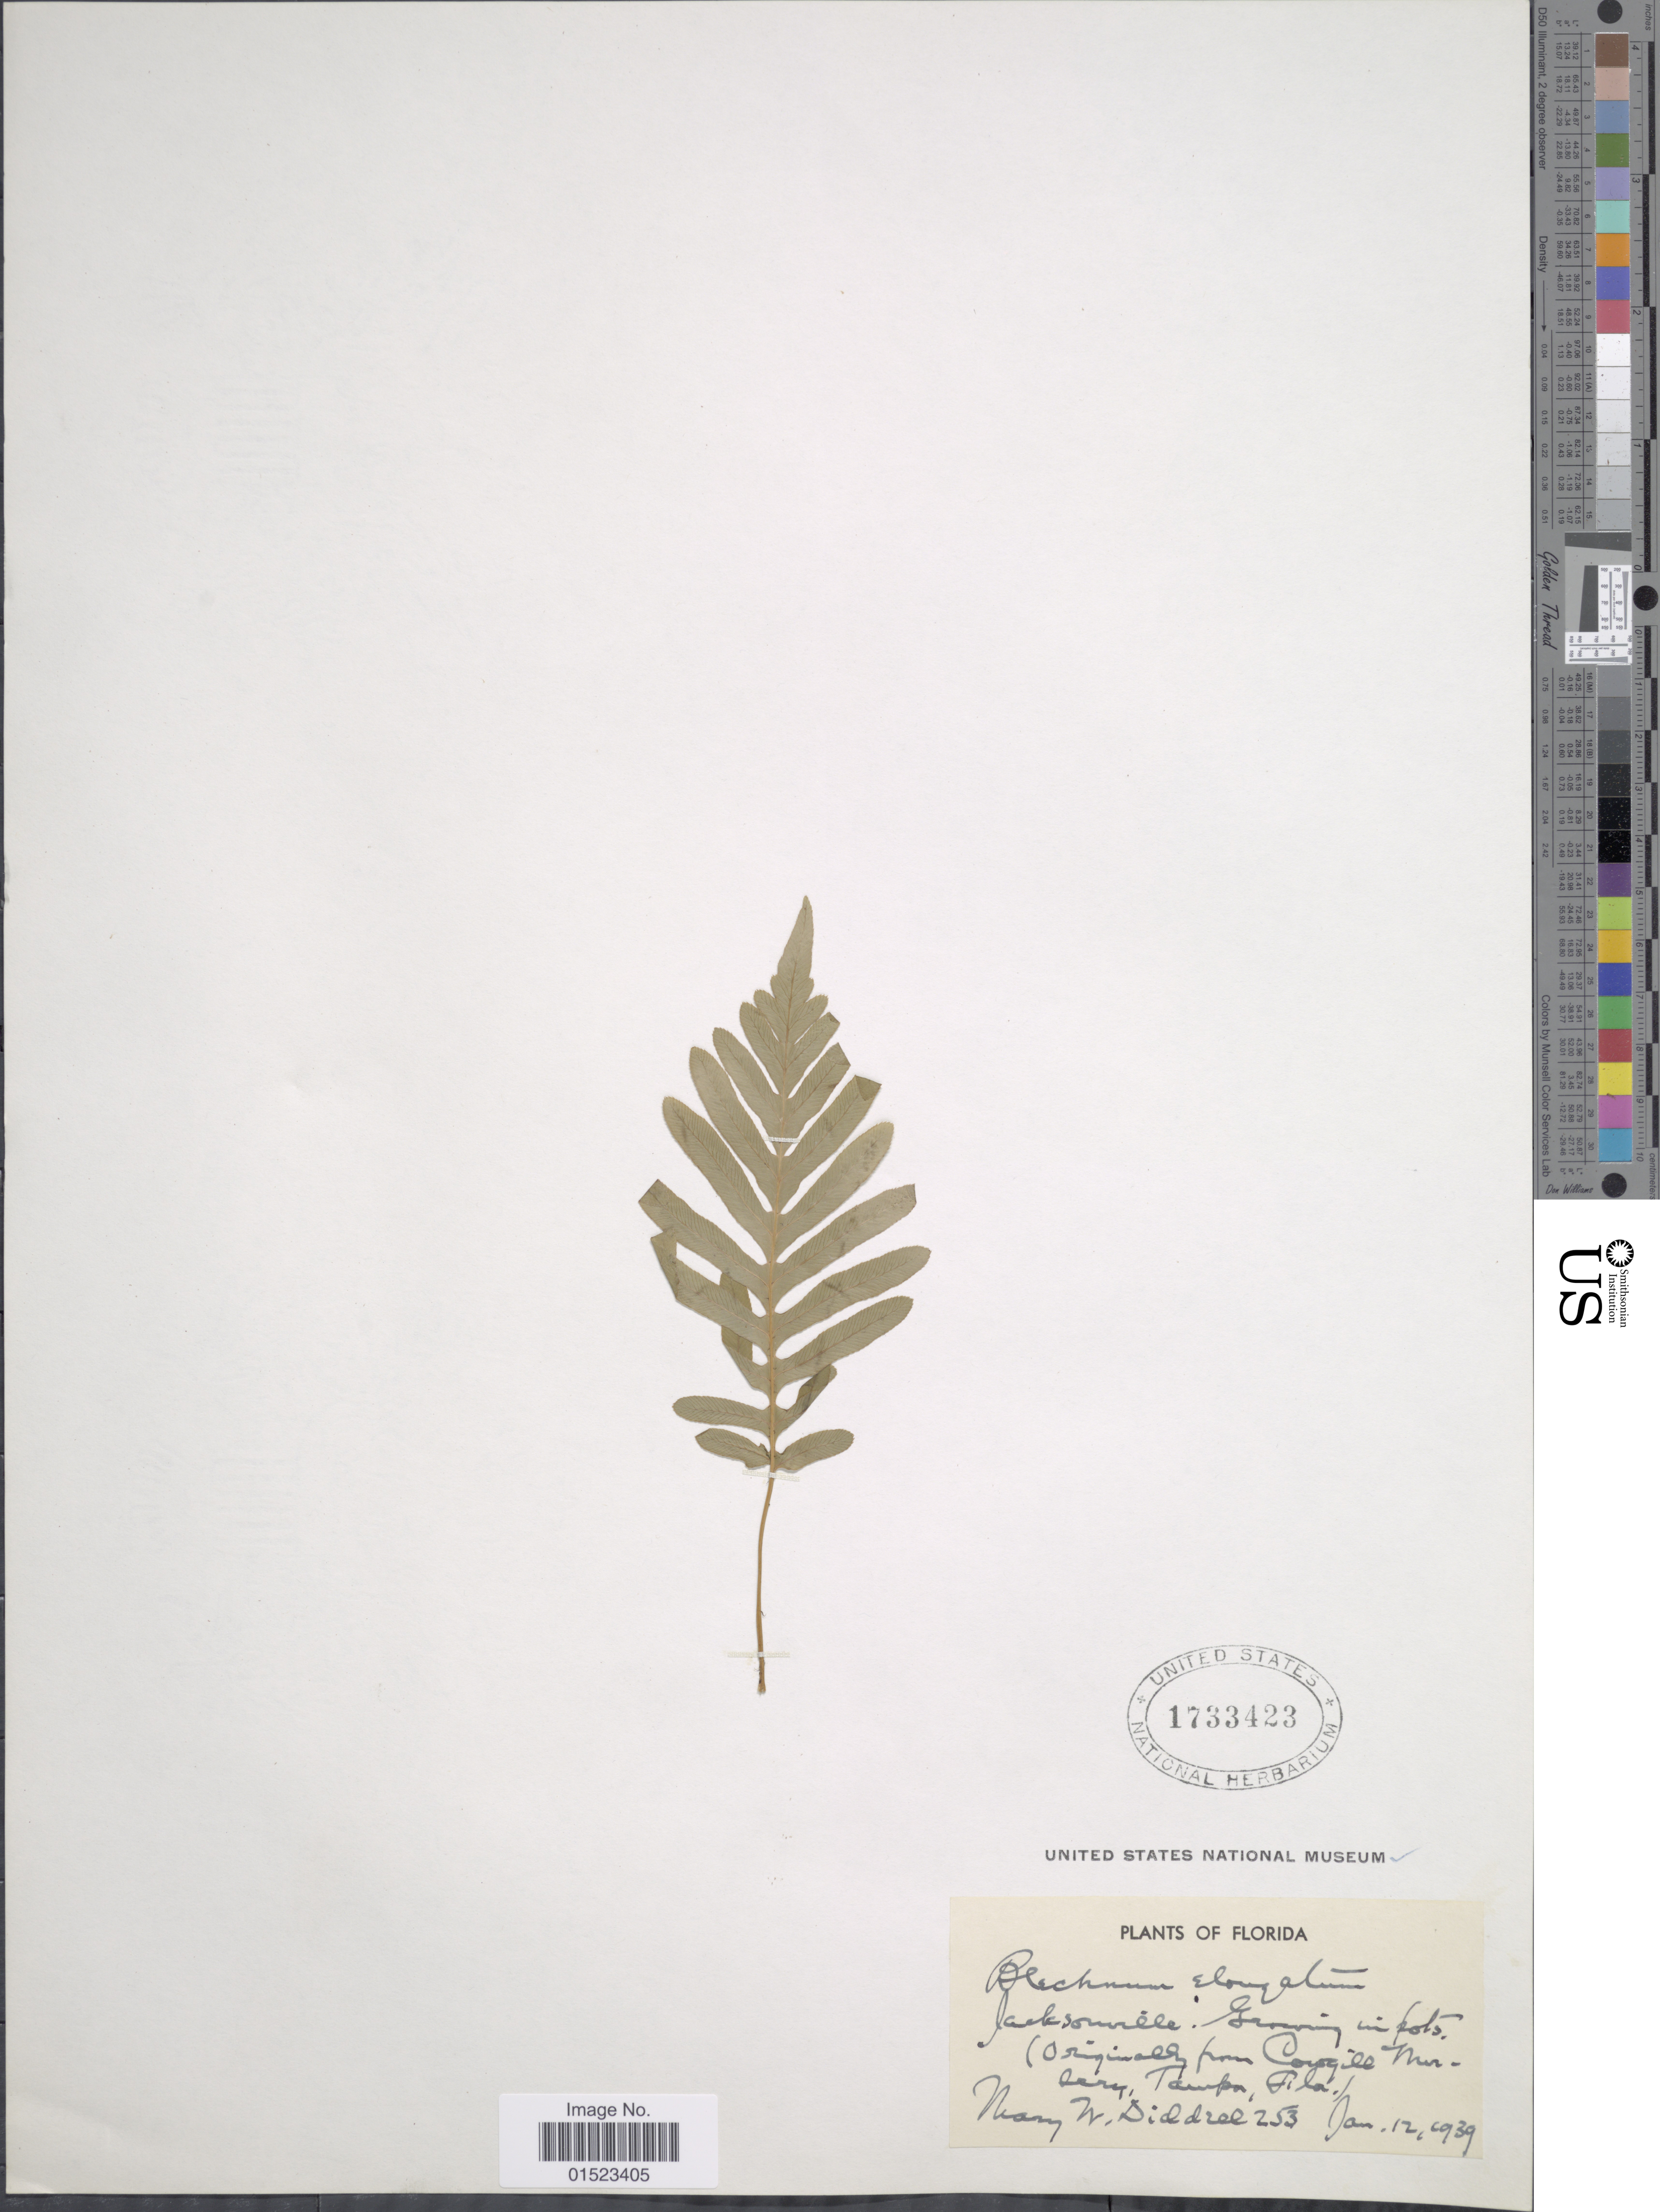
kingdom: Plantae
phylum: Tracheophyta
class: Polypodiopsida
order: Polypodiales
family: Blechnaceae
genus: Blechnum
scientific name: Blechnum elongatum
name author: Gaudich.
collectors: M. Diddell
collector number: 253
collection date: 1939-01-12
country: United States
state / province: Florida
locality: Jacksonville (Originally from Cougill Mersery, Tampa)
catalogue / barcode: US 1733423